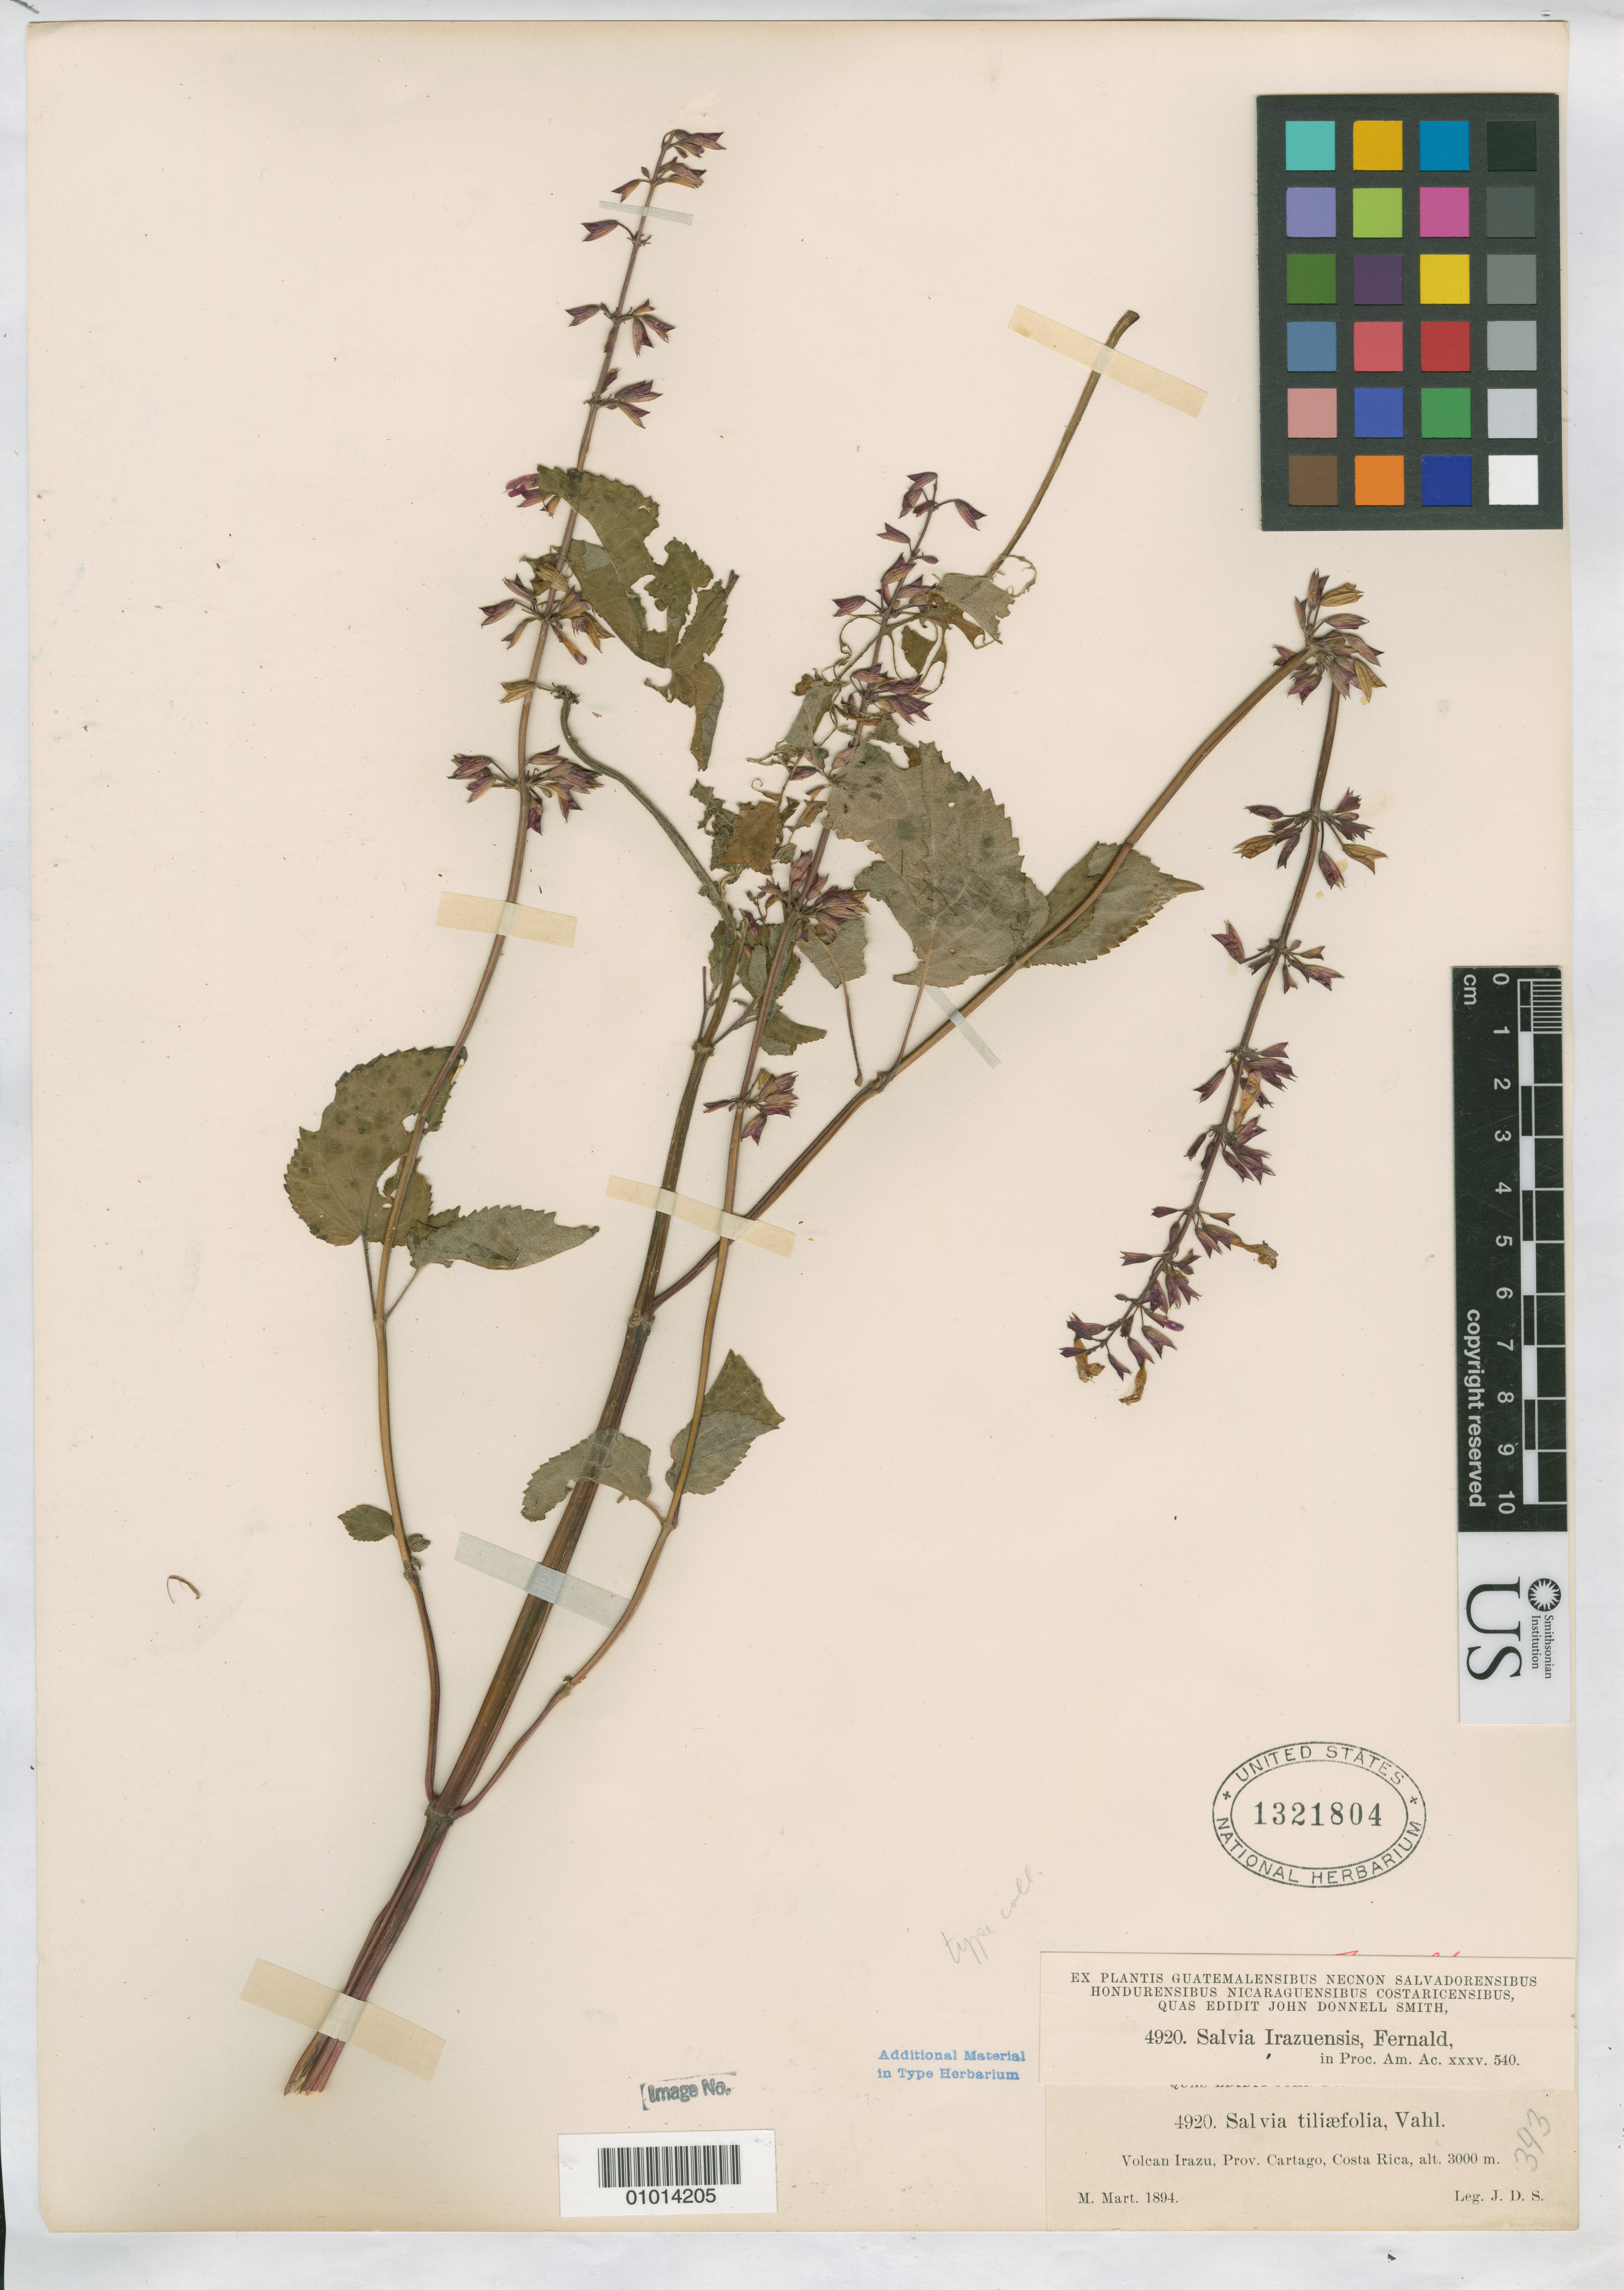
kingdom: Plantae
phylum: Tracheophyta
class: Magnoliopsida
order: Lamiales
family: Lamiaceae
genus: Salvia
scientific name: Salvia irazuensis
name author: Fernald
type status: Isotype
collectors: J. Donnell Smith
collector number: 4920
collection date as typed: Mar 1894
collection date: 1894-03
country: Costa Rica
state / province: Cartago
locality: Volcan Irazu.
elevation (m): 3000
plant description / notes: Specimen ex John Donnell Smith herbarium.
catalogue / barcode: US 1321804